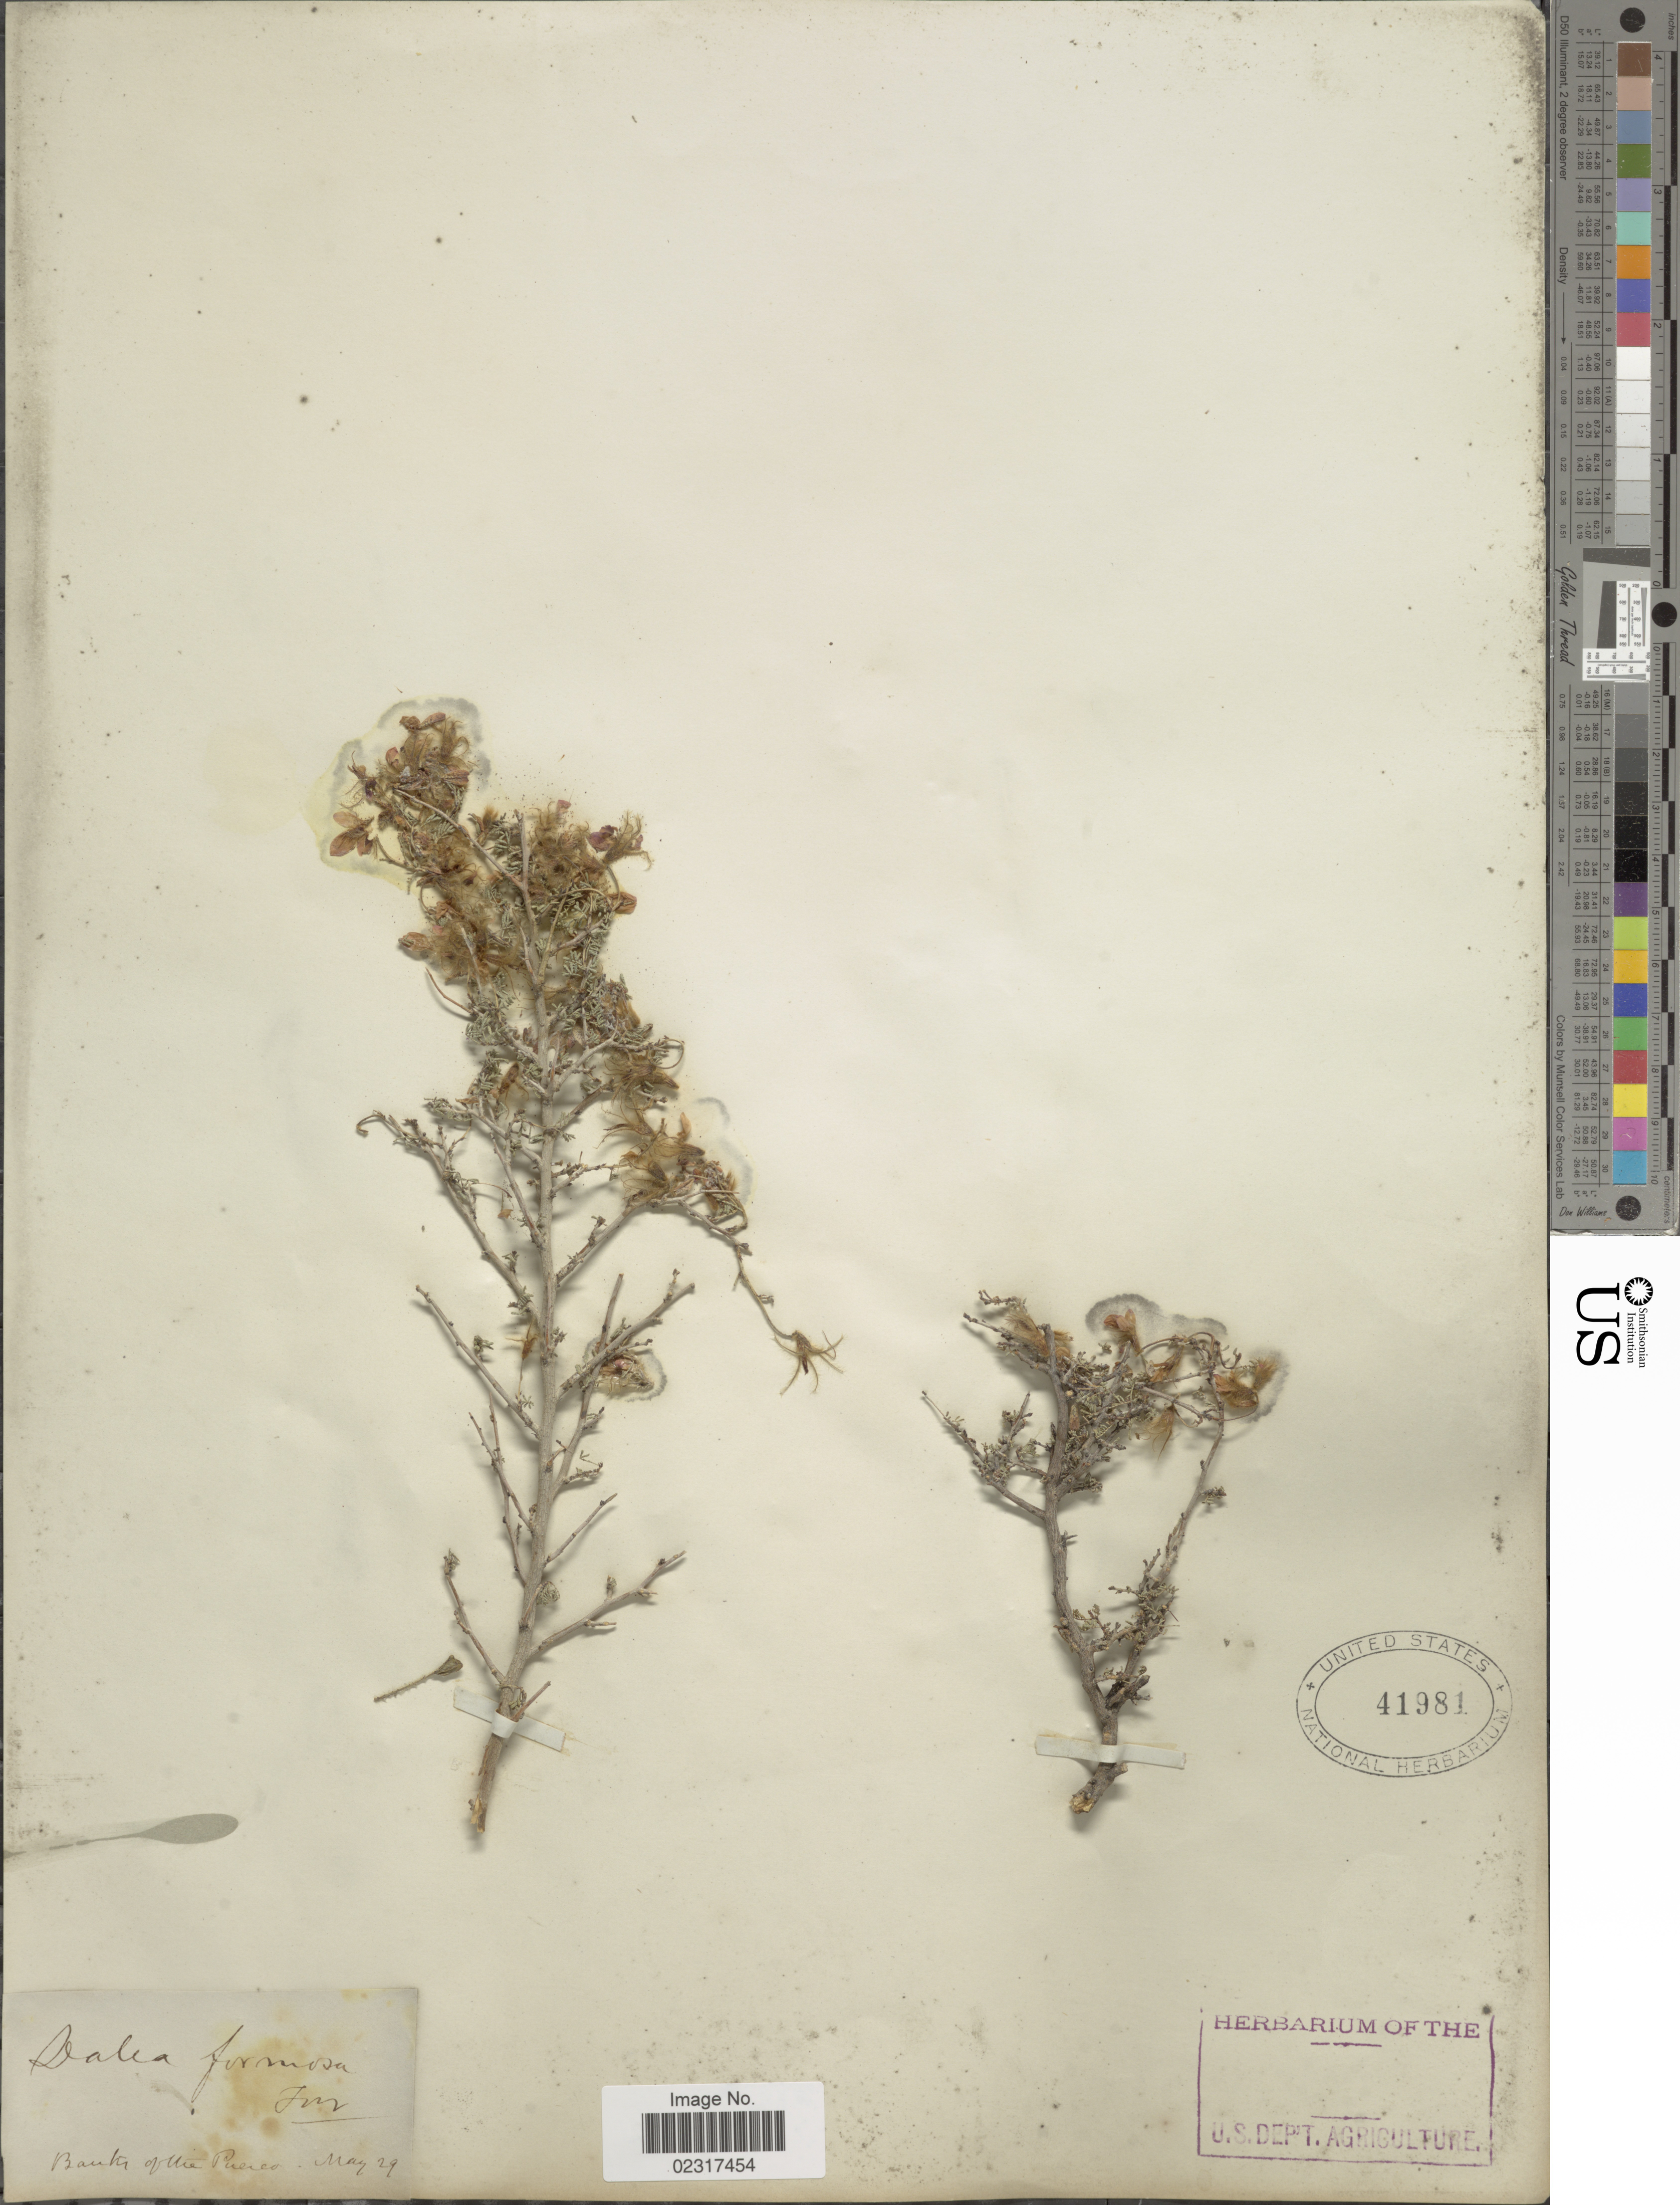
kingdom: Plantae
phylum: Tracheophyta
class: Magnoliopsida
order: Fabales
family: Fabaceae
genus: Dalea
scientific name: Dalea formosa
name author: Torr.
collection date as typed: Transcribed d/m/y: /5/29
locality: Banks of the Puerco [interpreted].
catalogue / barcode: US 41981